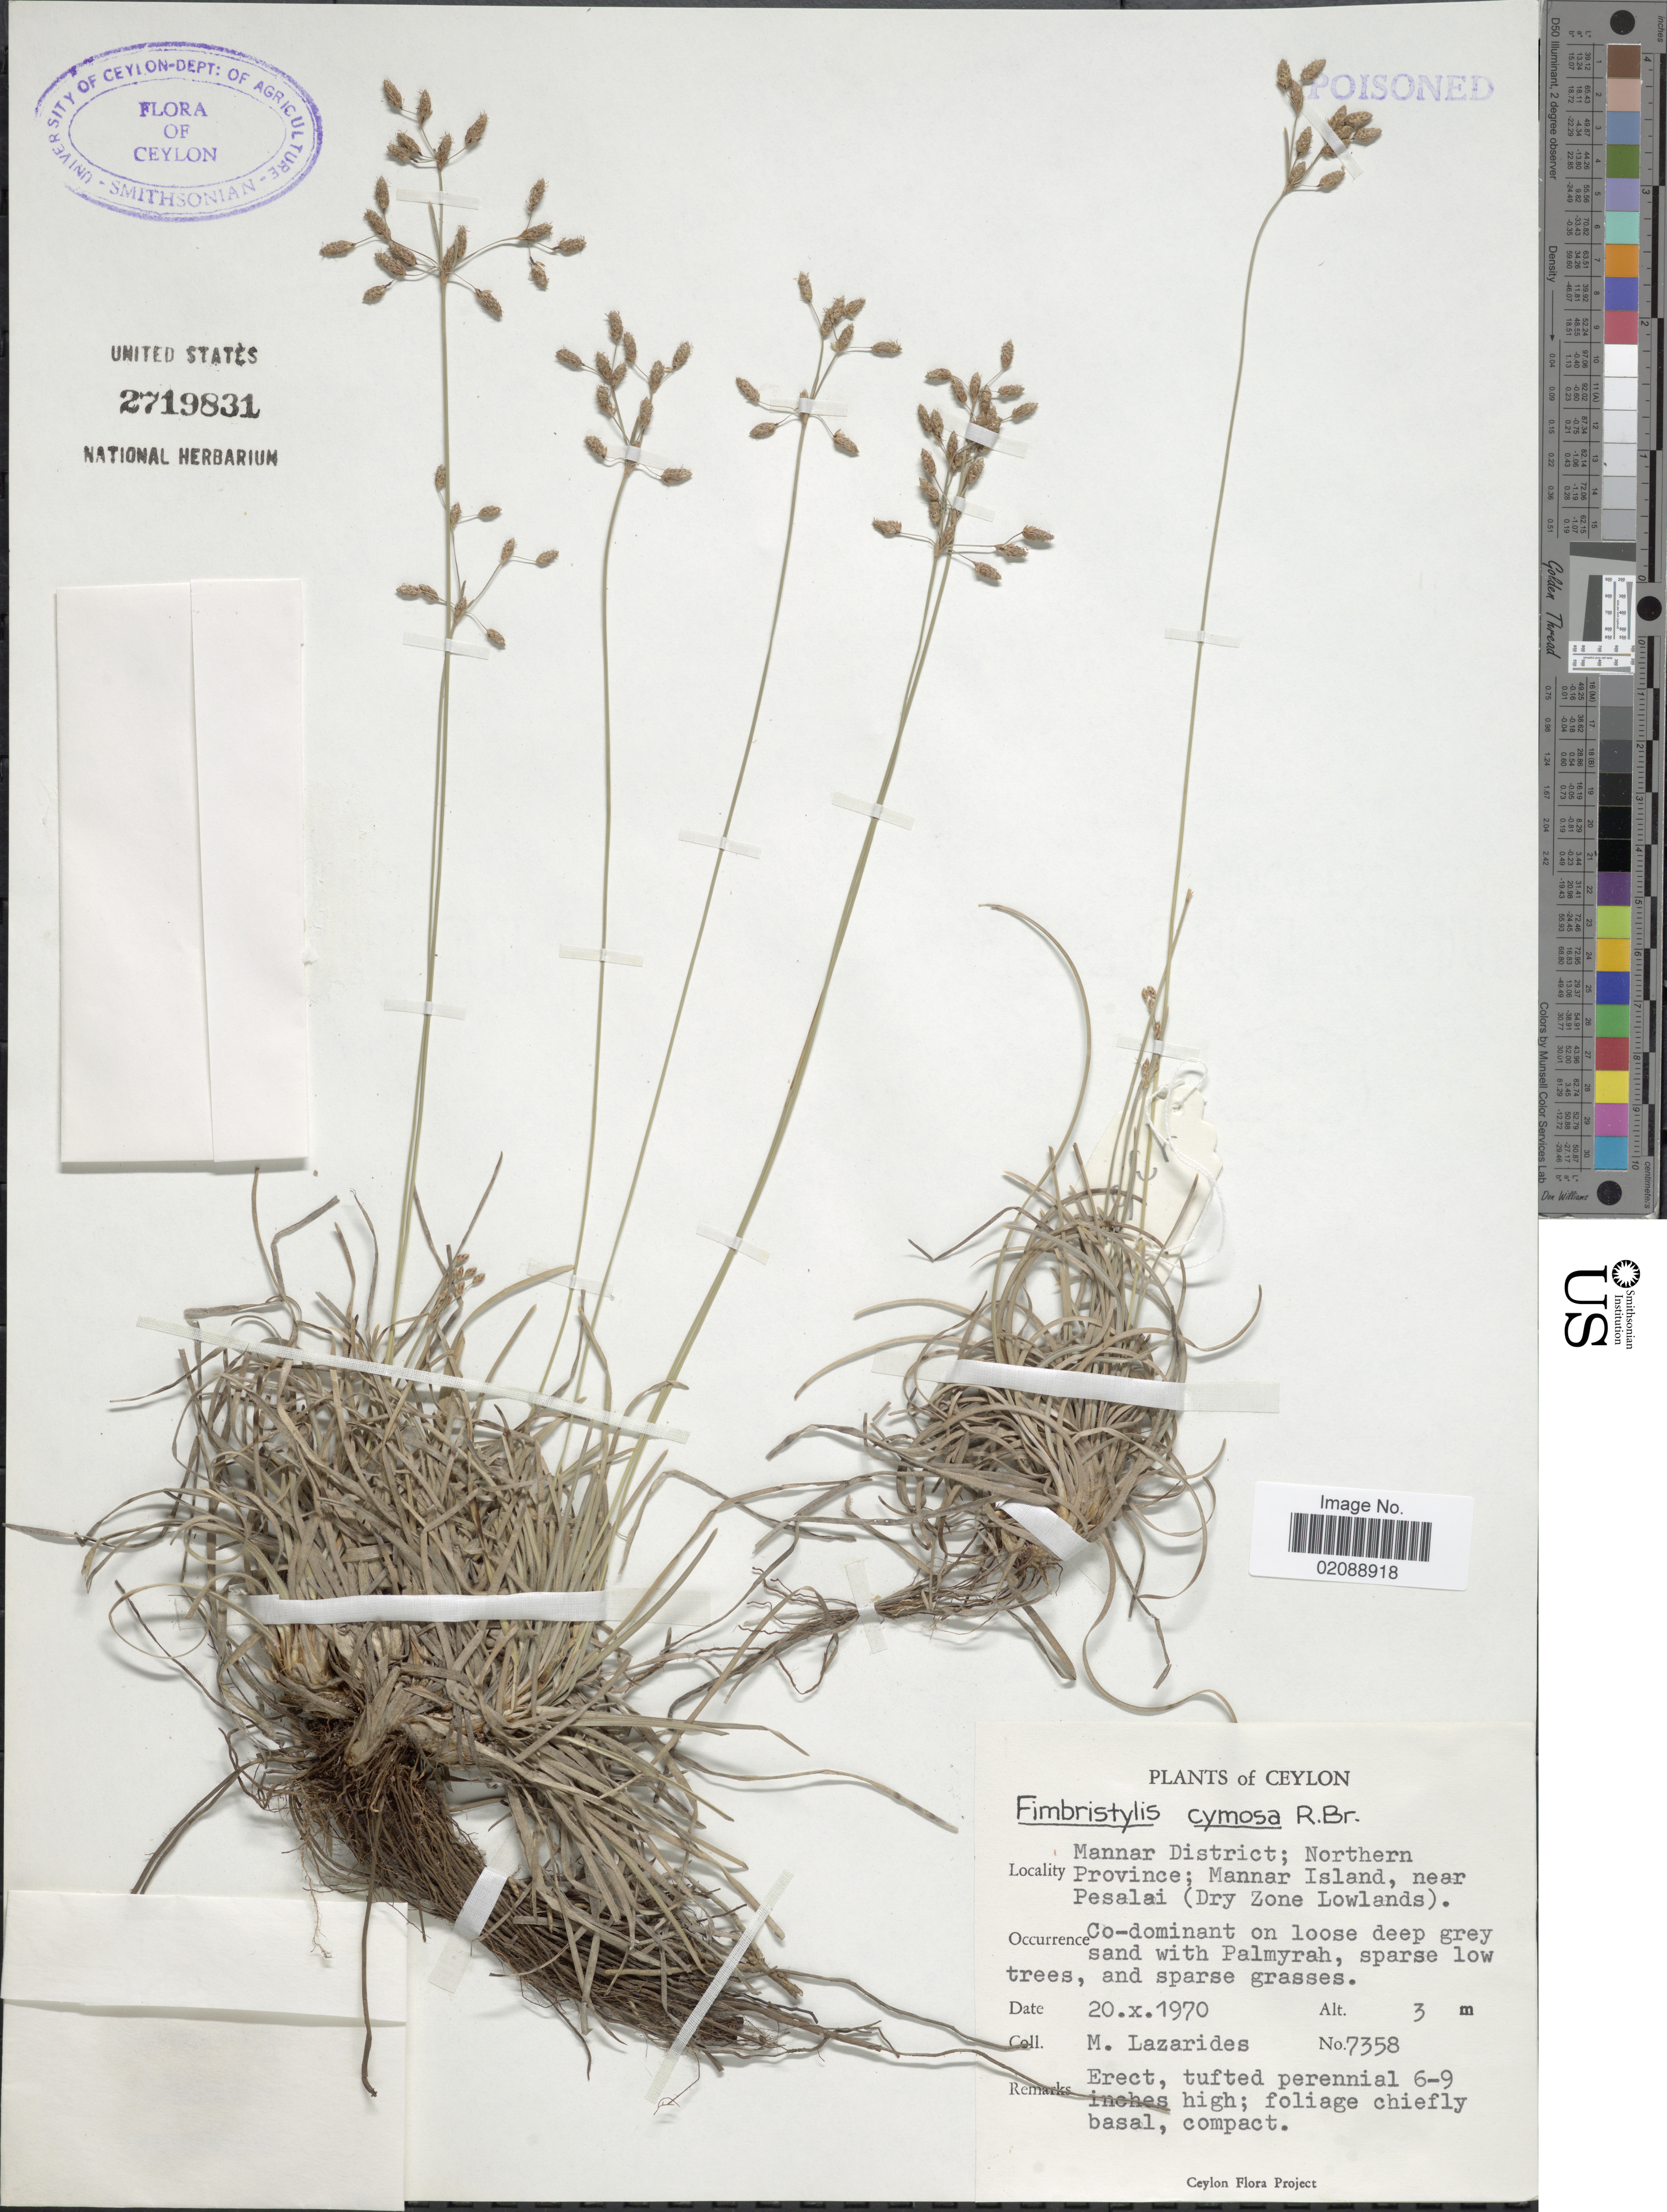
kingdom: Plantae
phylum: Tracheophyta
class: Liliopsida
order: Poales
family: Cyperaceae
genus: Fimbristylis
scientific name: Fimbristylis cymosa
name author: R. Br.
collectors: M. Lazarides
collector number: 7358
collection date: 1970-10-20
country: Sri Lanka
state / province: Northern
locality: Mannar District; Mannar Islan, near Pesalai (Dry Zone Lowlands).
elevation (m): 3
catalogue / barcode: US 2719831